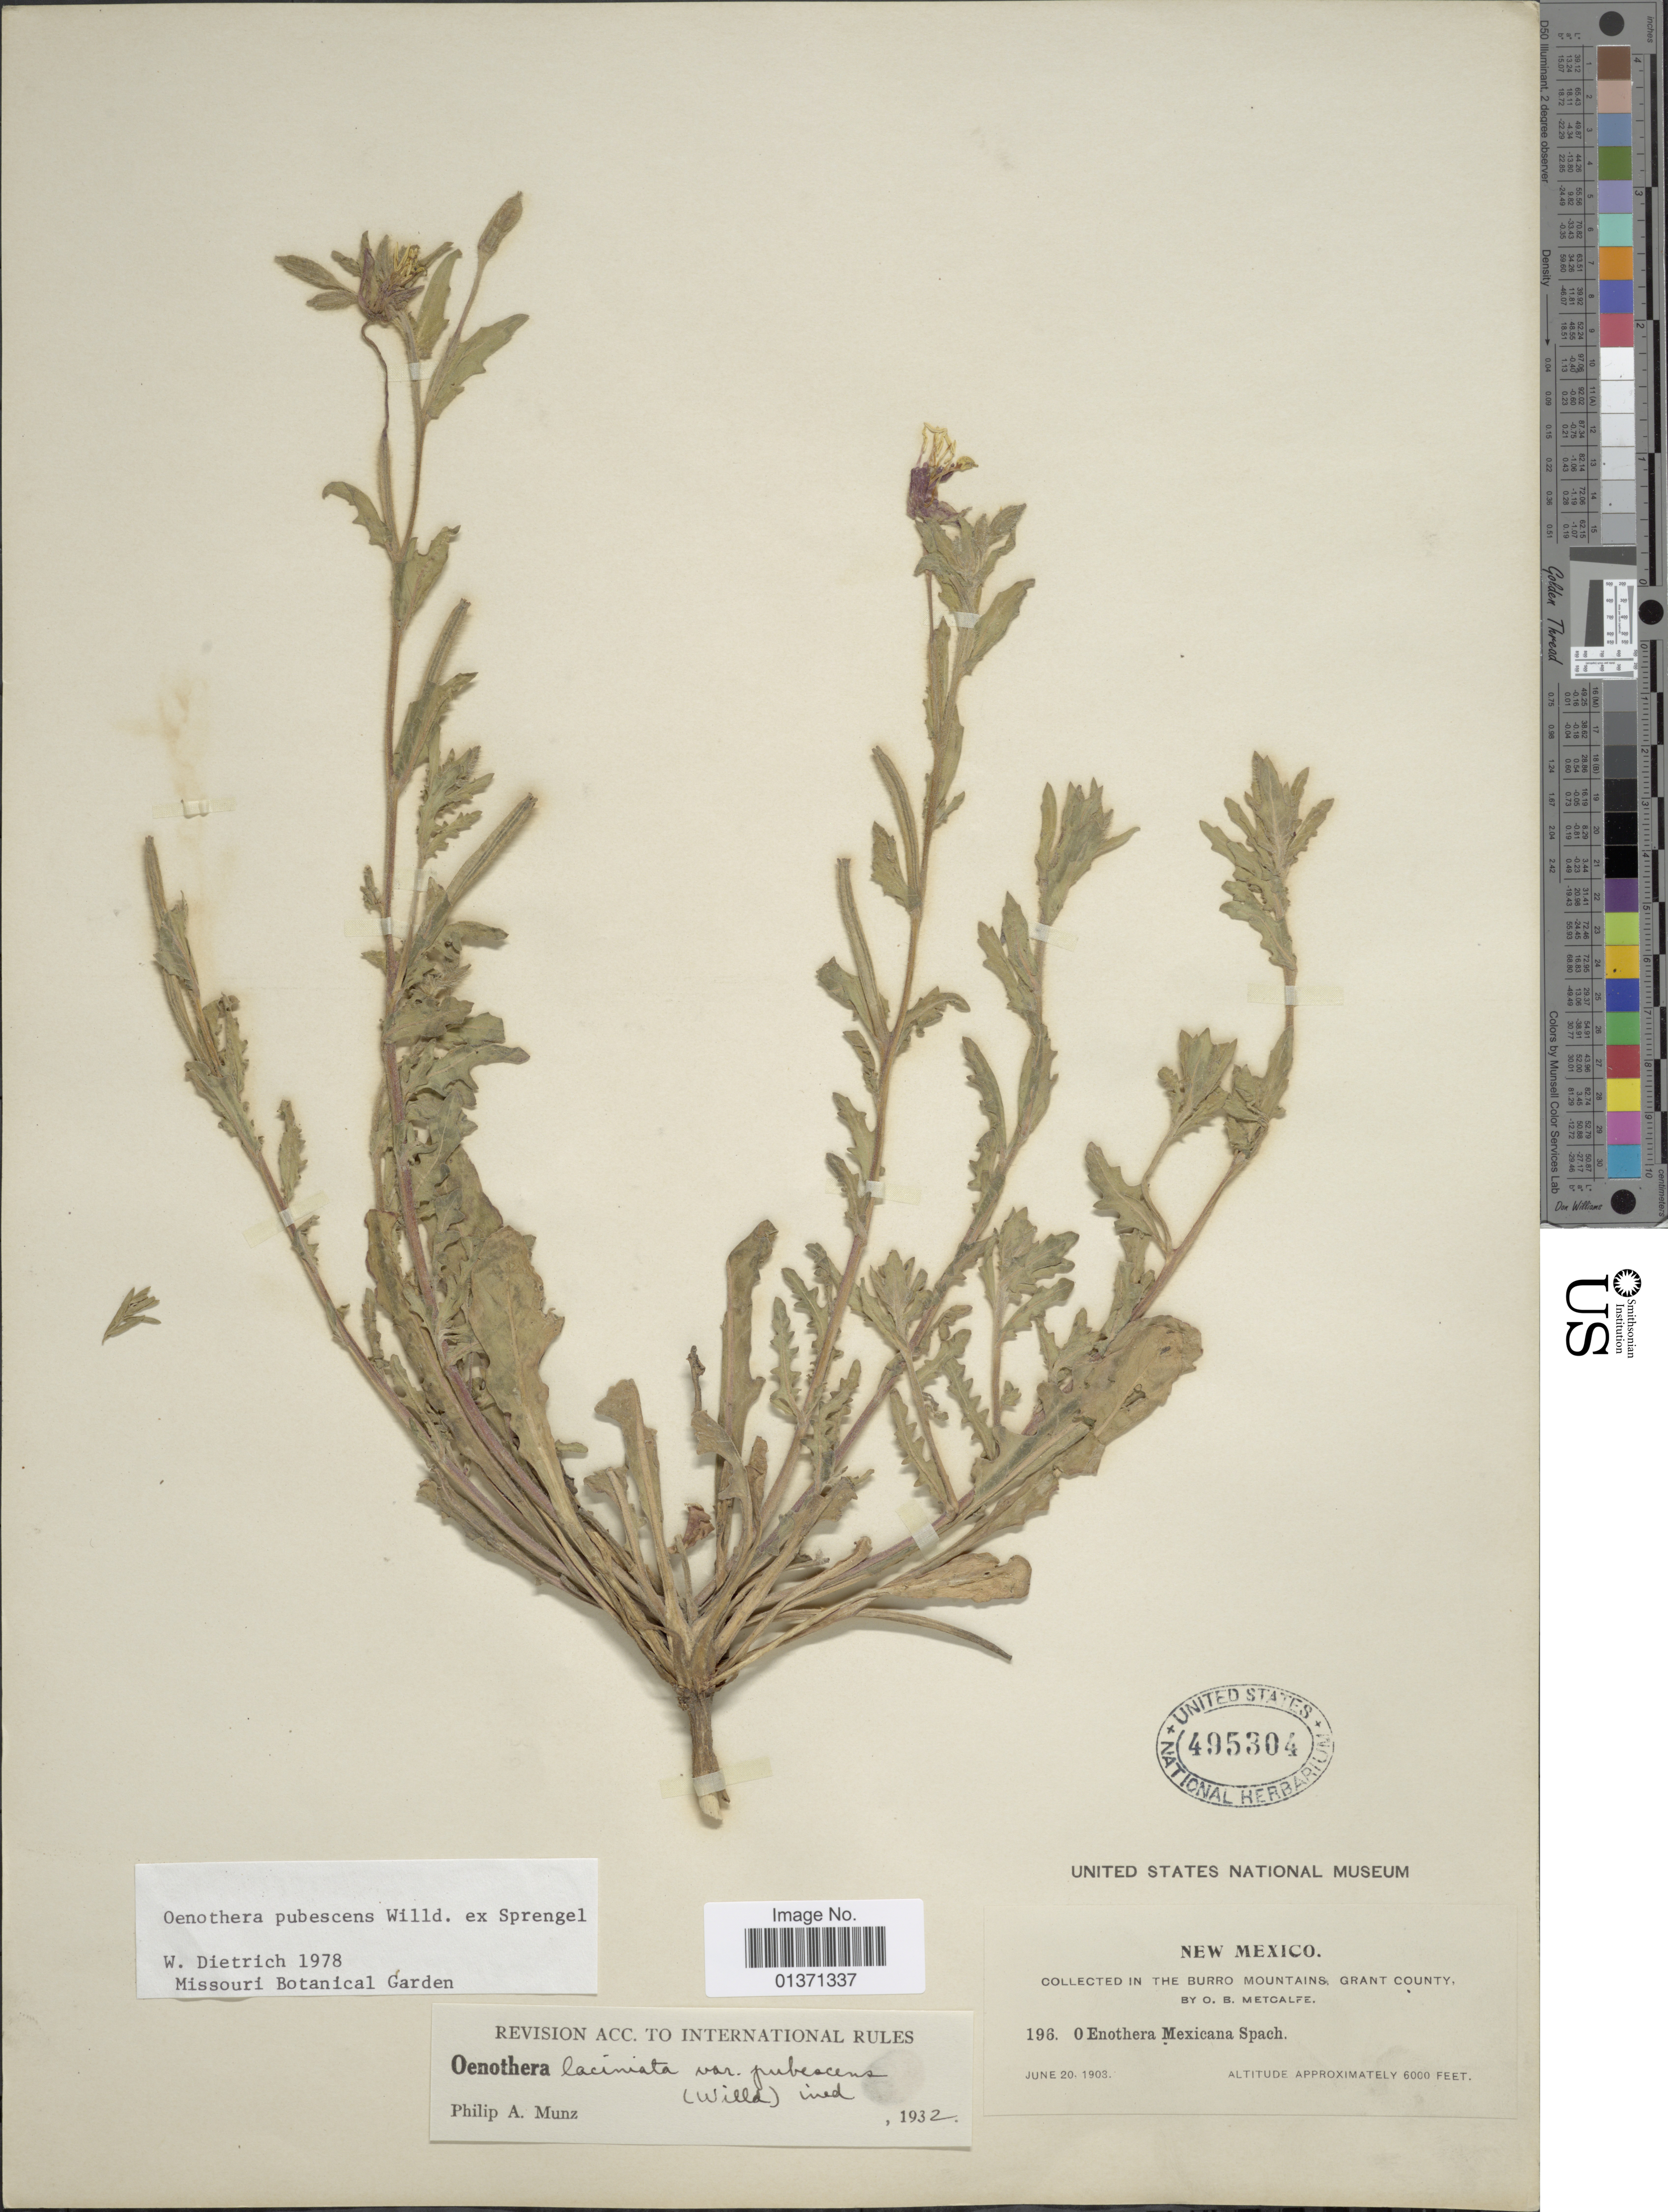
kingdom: Plantae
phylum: Tracheophyta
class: Magnoliopsida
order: Myrtales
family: Onagraceae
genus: Oenothera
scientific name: Oenothera pubescens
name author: Willd. ex Spreng.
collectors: O. Metcalf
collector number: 196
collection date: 1903-06-20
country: United States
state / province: New Mexico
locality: In the Burro Mountains, Grant County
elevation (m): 1829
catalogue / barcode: US 495304